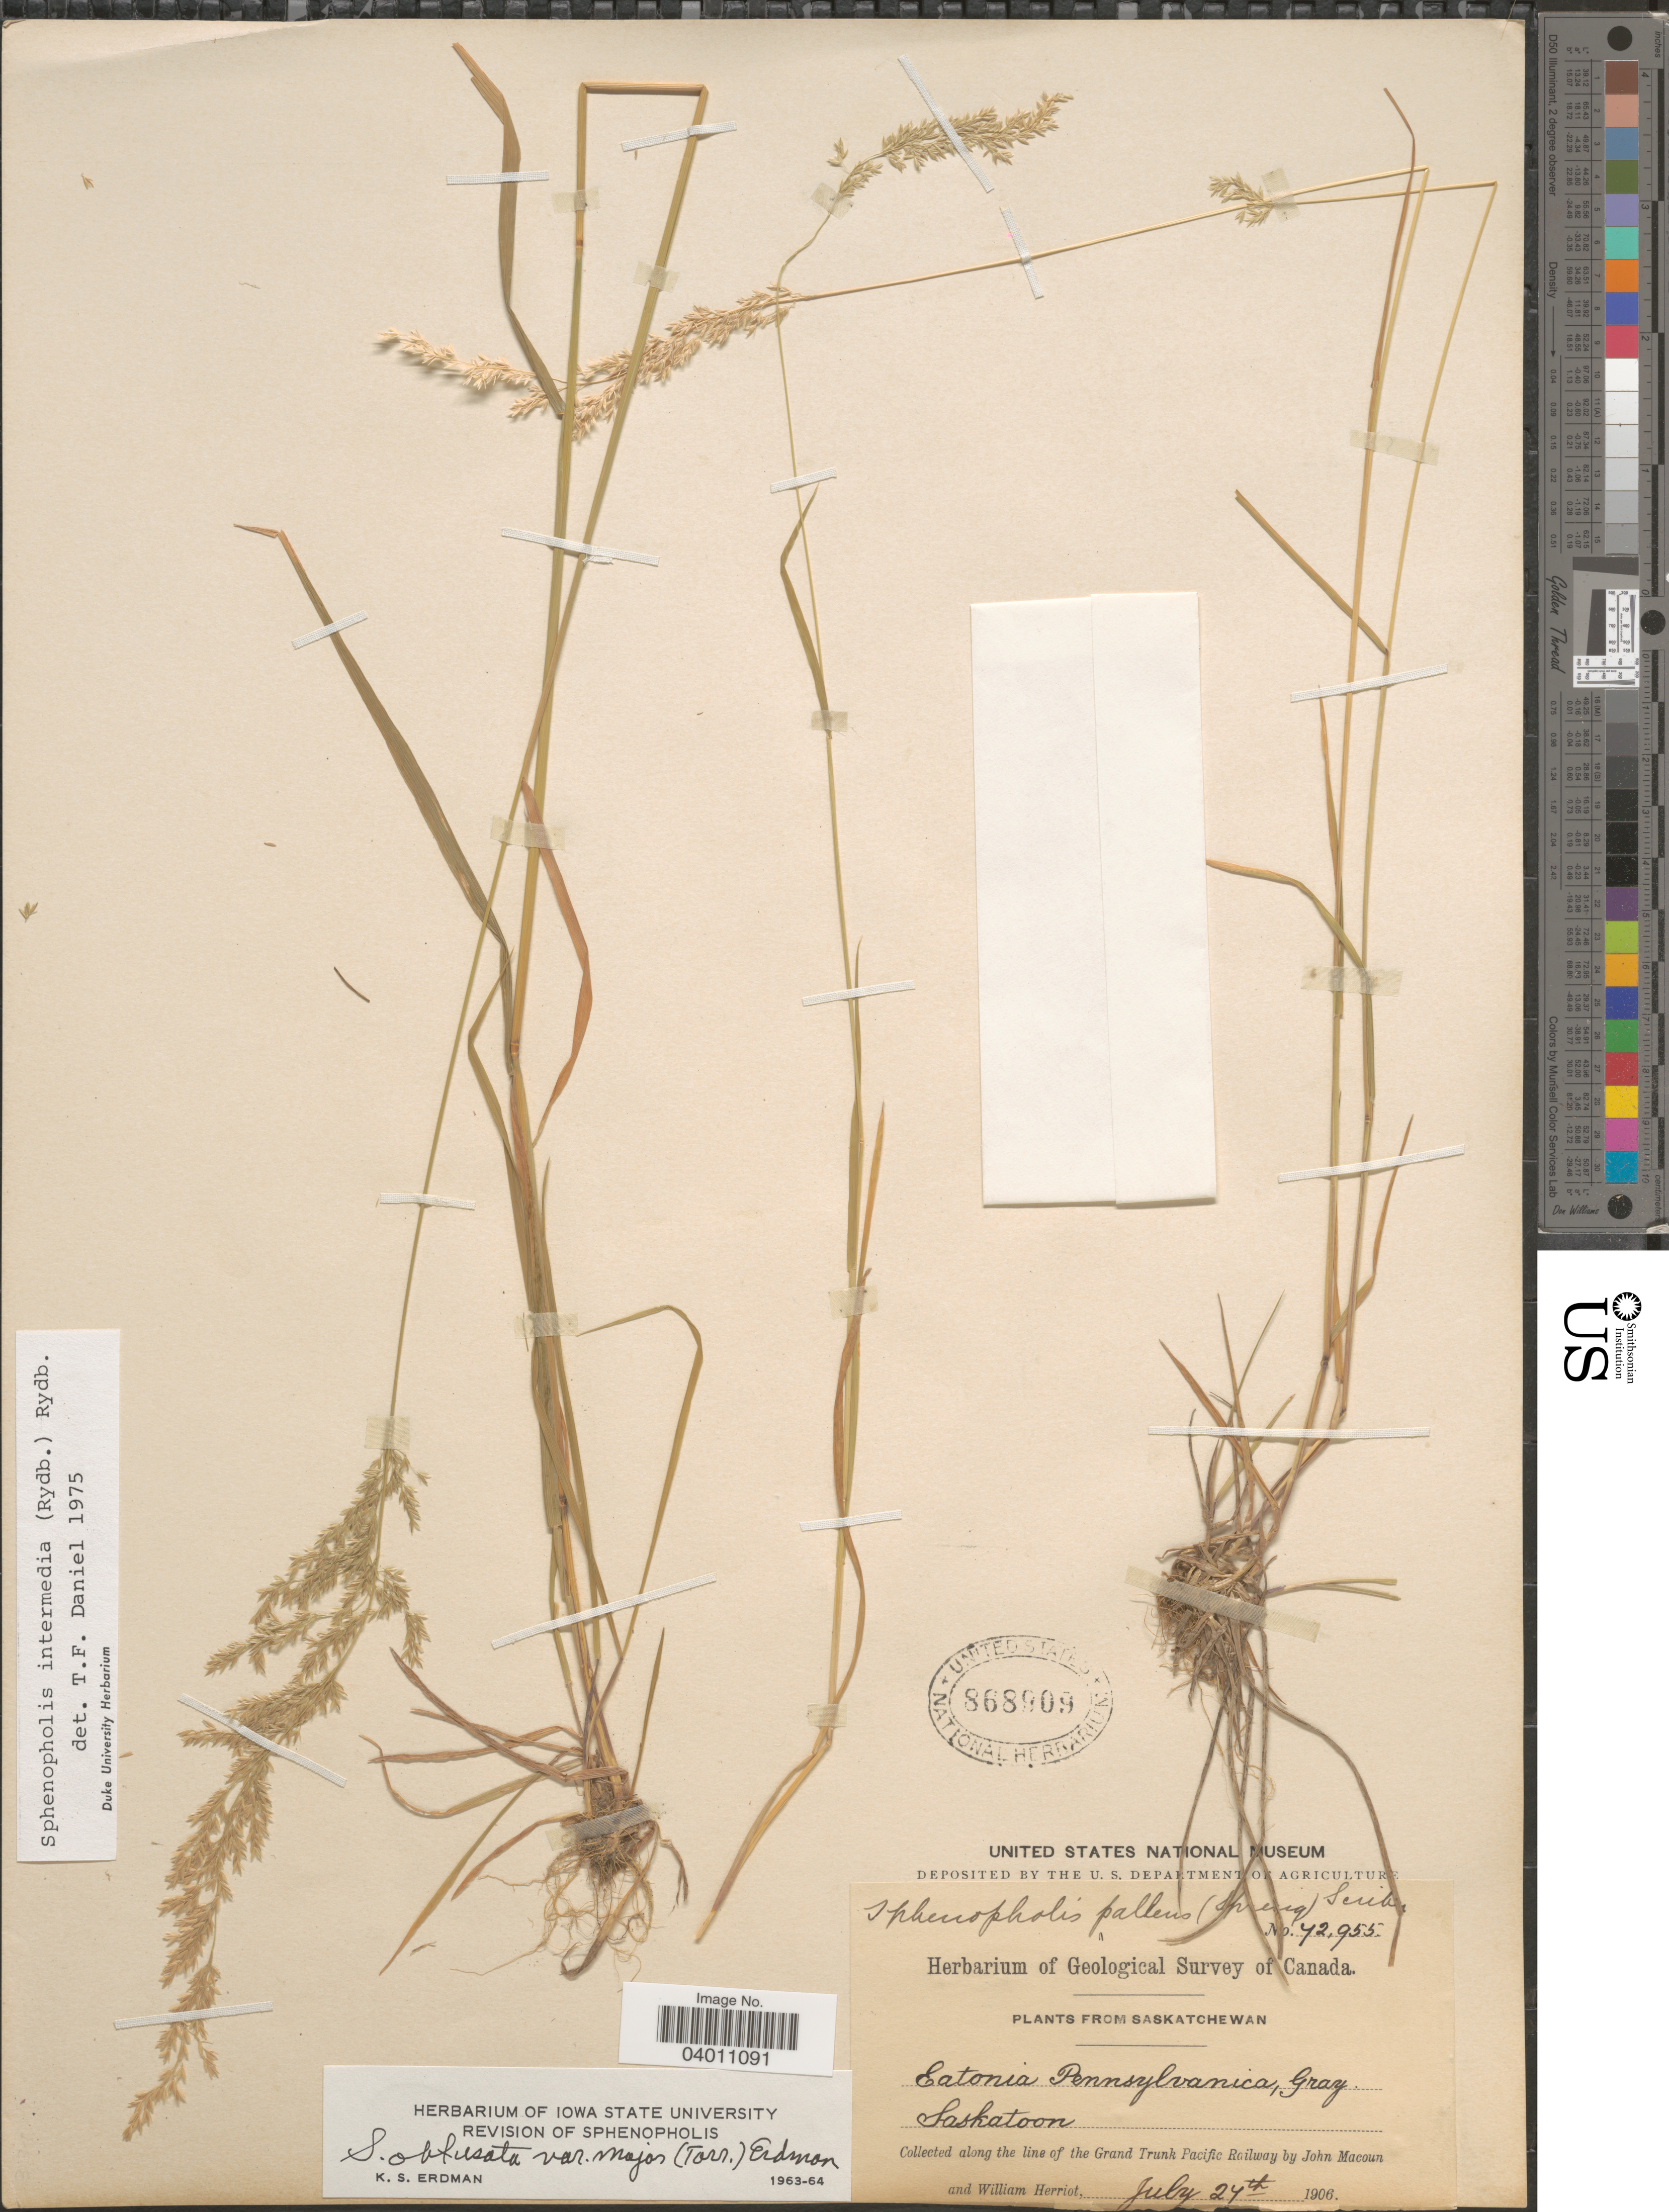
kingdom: Plantae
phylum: Tracheophyta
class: Liliopsida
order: Poales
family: Poaceae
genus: Sphenopholis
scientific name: Sphenopholis intermedia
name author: (Rydb.) Rydb.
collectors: J. Macoun & W. Herriot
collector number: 72955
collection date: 1906-07-24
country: Canada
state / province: Saskatchewan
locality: Saskatoon. Along the line of the Grand Trunk Pacific Railway.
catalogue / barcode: US 868909